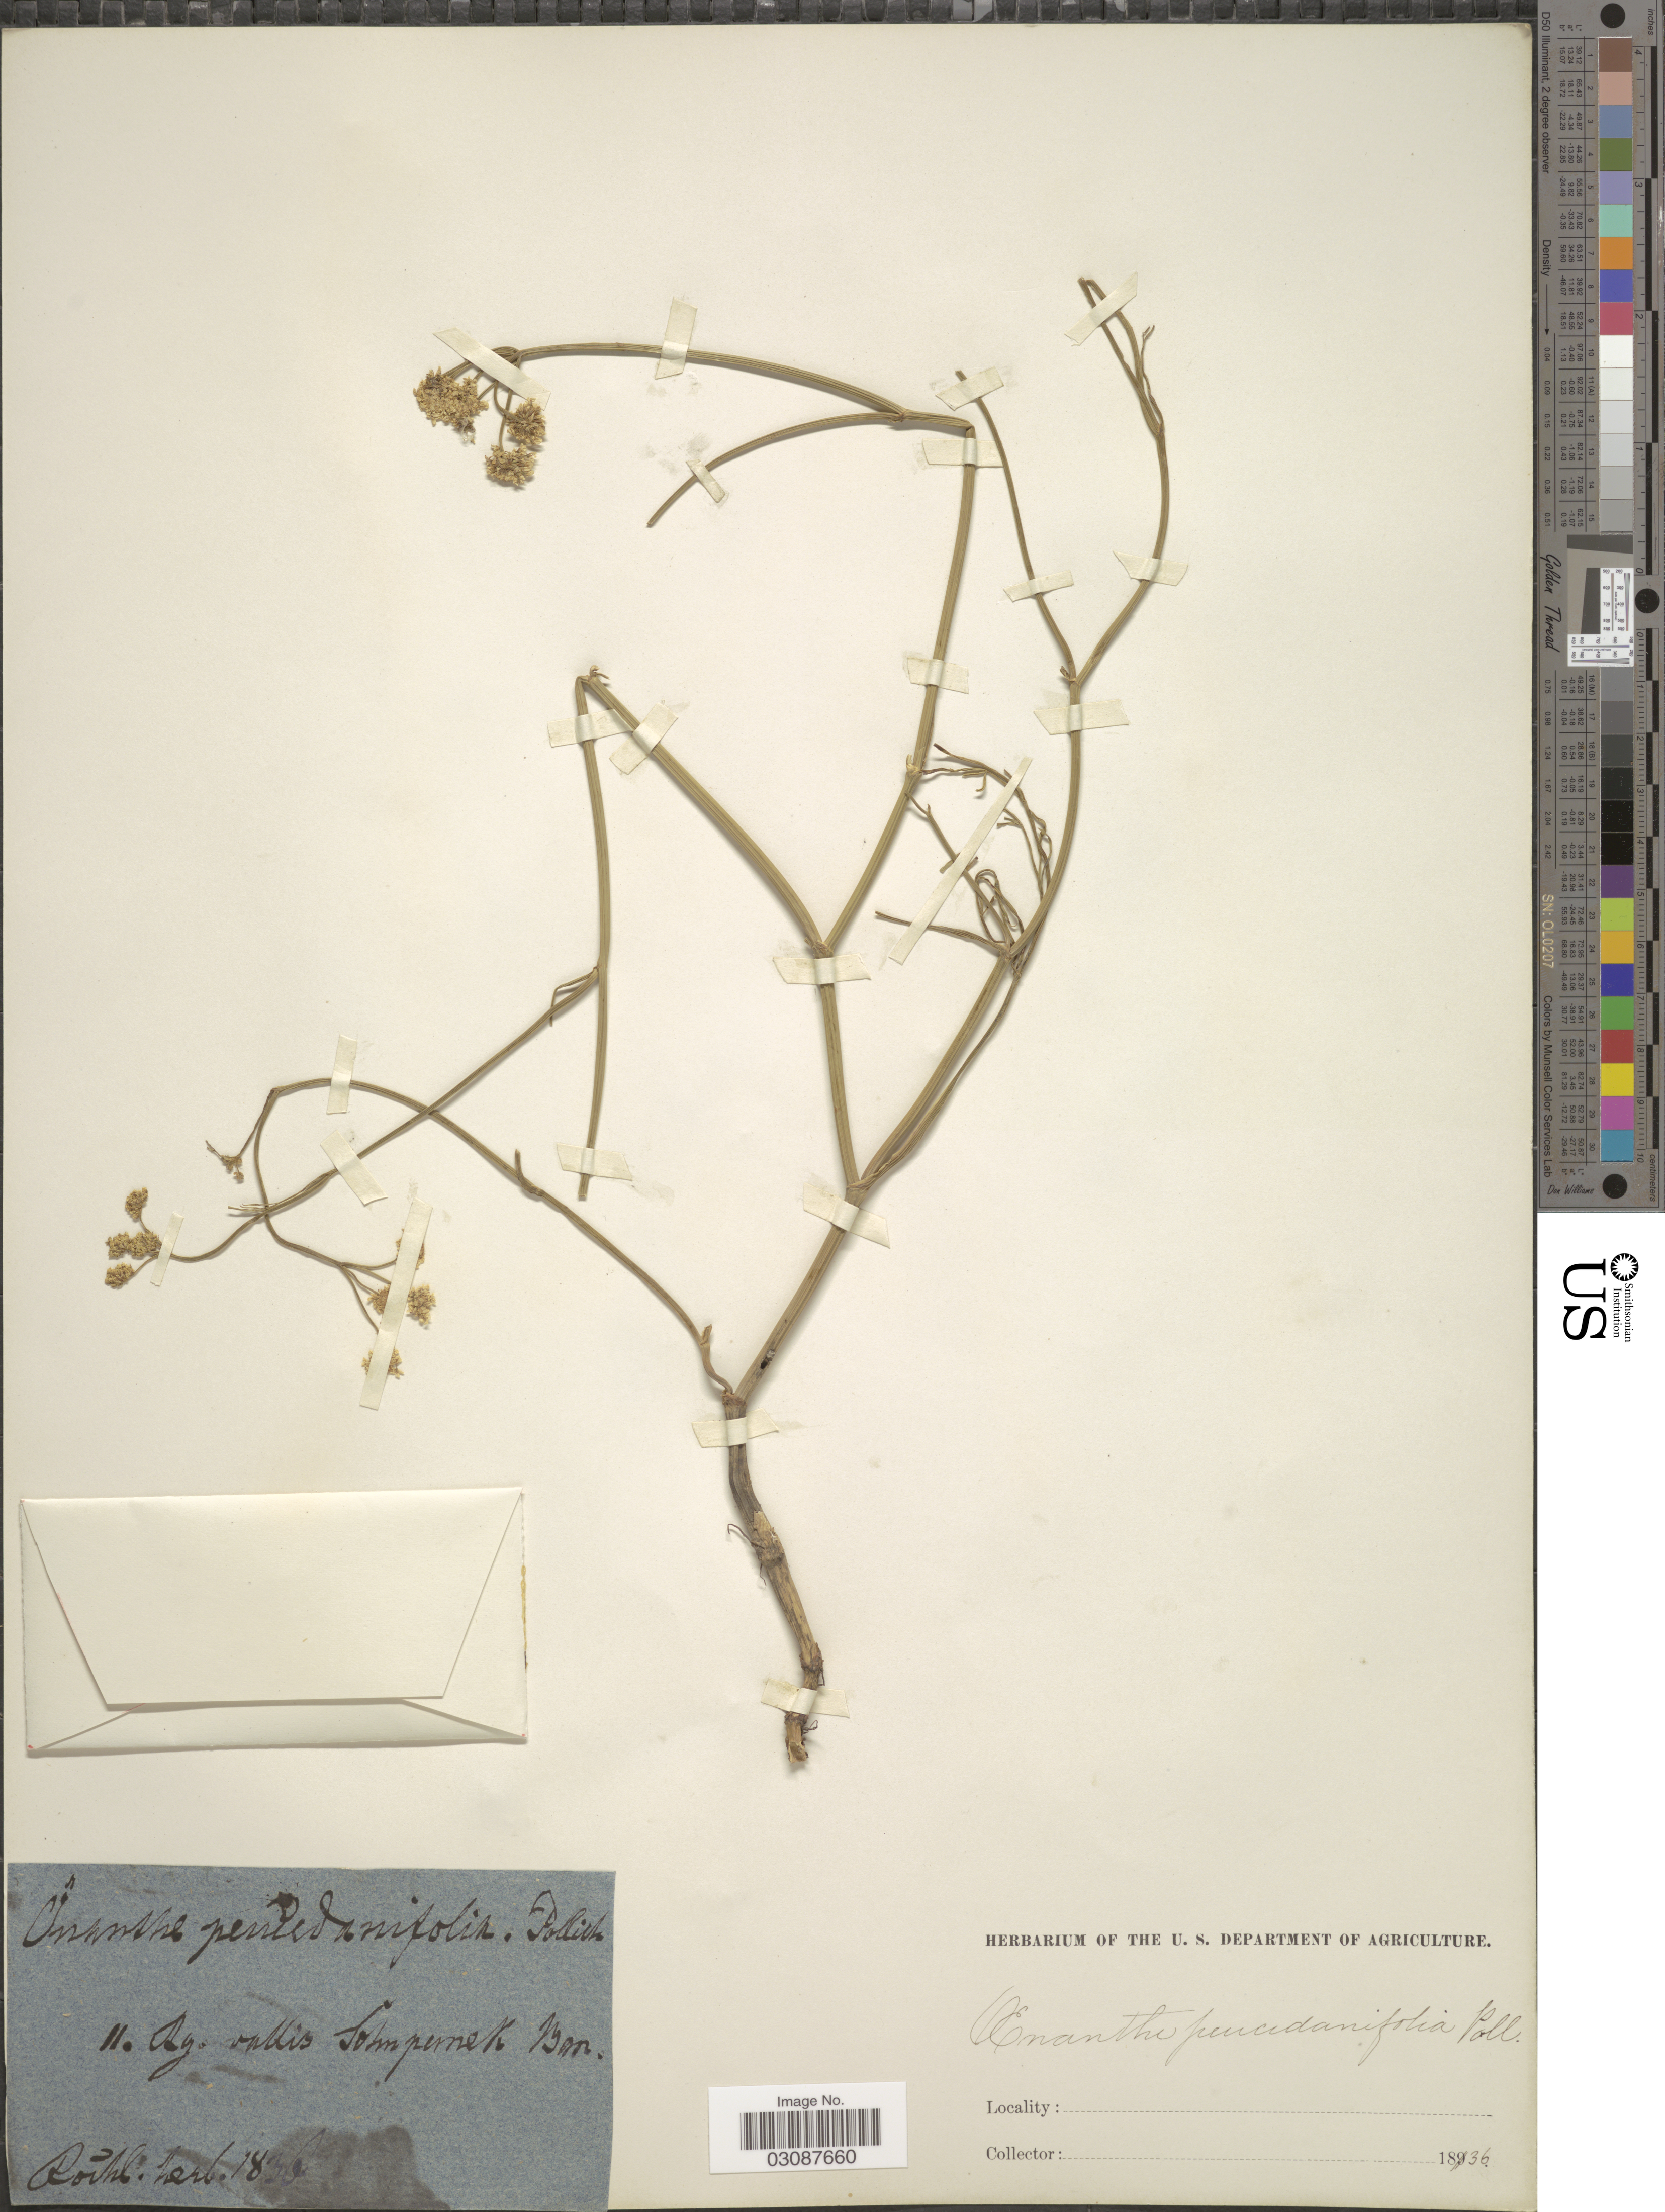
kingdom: Plantae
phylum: Tracheophyta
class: Magnoliopsida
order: Apiales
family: Apiaceae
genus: Oenanthe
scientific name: Oenanthe peucedanifolia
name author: Pollich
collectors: Ex herb. Roehl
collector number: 11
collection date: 1836